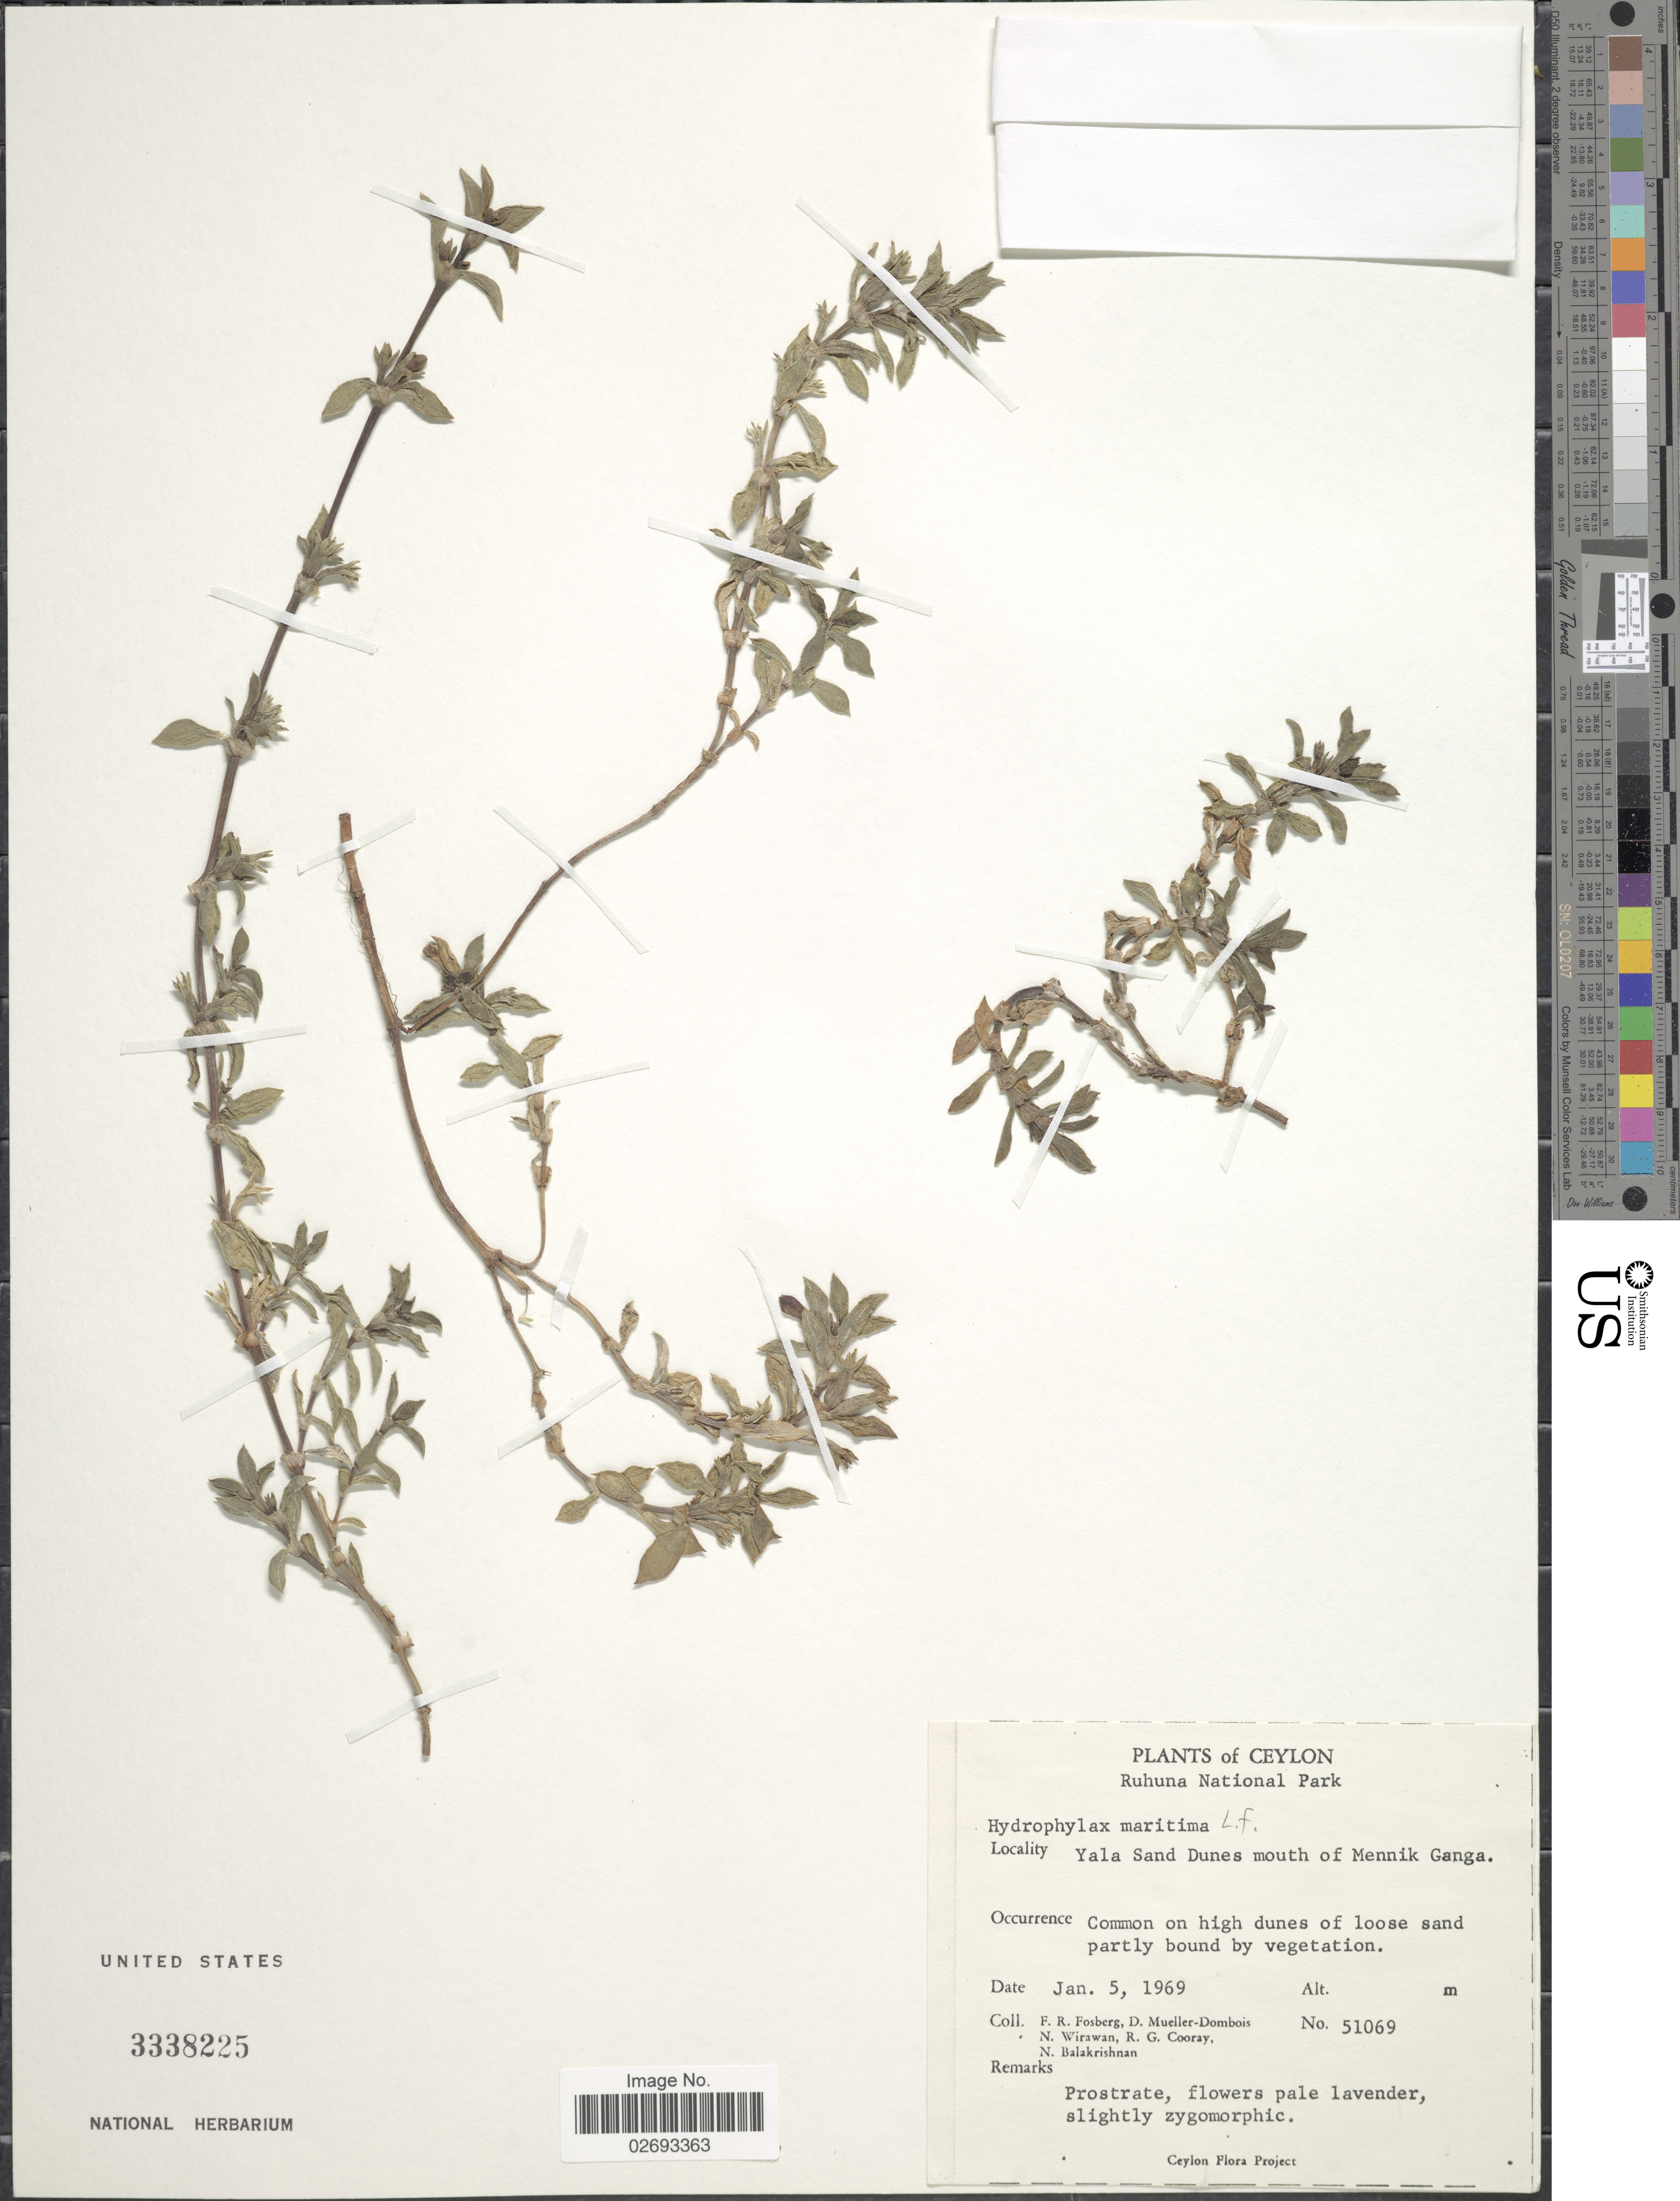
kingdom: Plantae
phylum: Tracheophyta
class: Magnoliopsida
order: Gentianales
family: Rubiaceae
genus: Hydrophylax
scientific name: Hydrophylax maritima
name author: L. f.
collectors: F. R. Fosberg, D. Mueller-Dombois, N. Wirawan, R. Cooray & N. Balakrishnan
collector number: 51069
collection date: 1969-01-05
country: Sri Lanka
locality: Ceylon. Ruhuna National Park. Yala Sand Dunes mouth of Mennik Ganga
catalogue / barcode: US 3338225